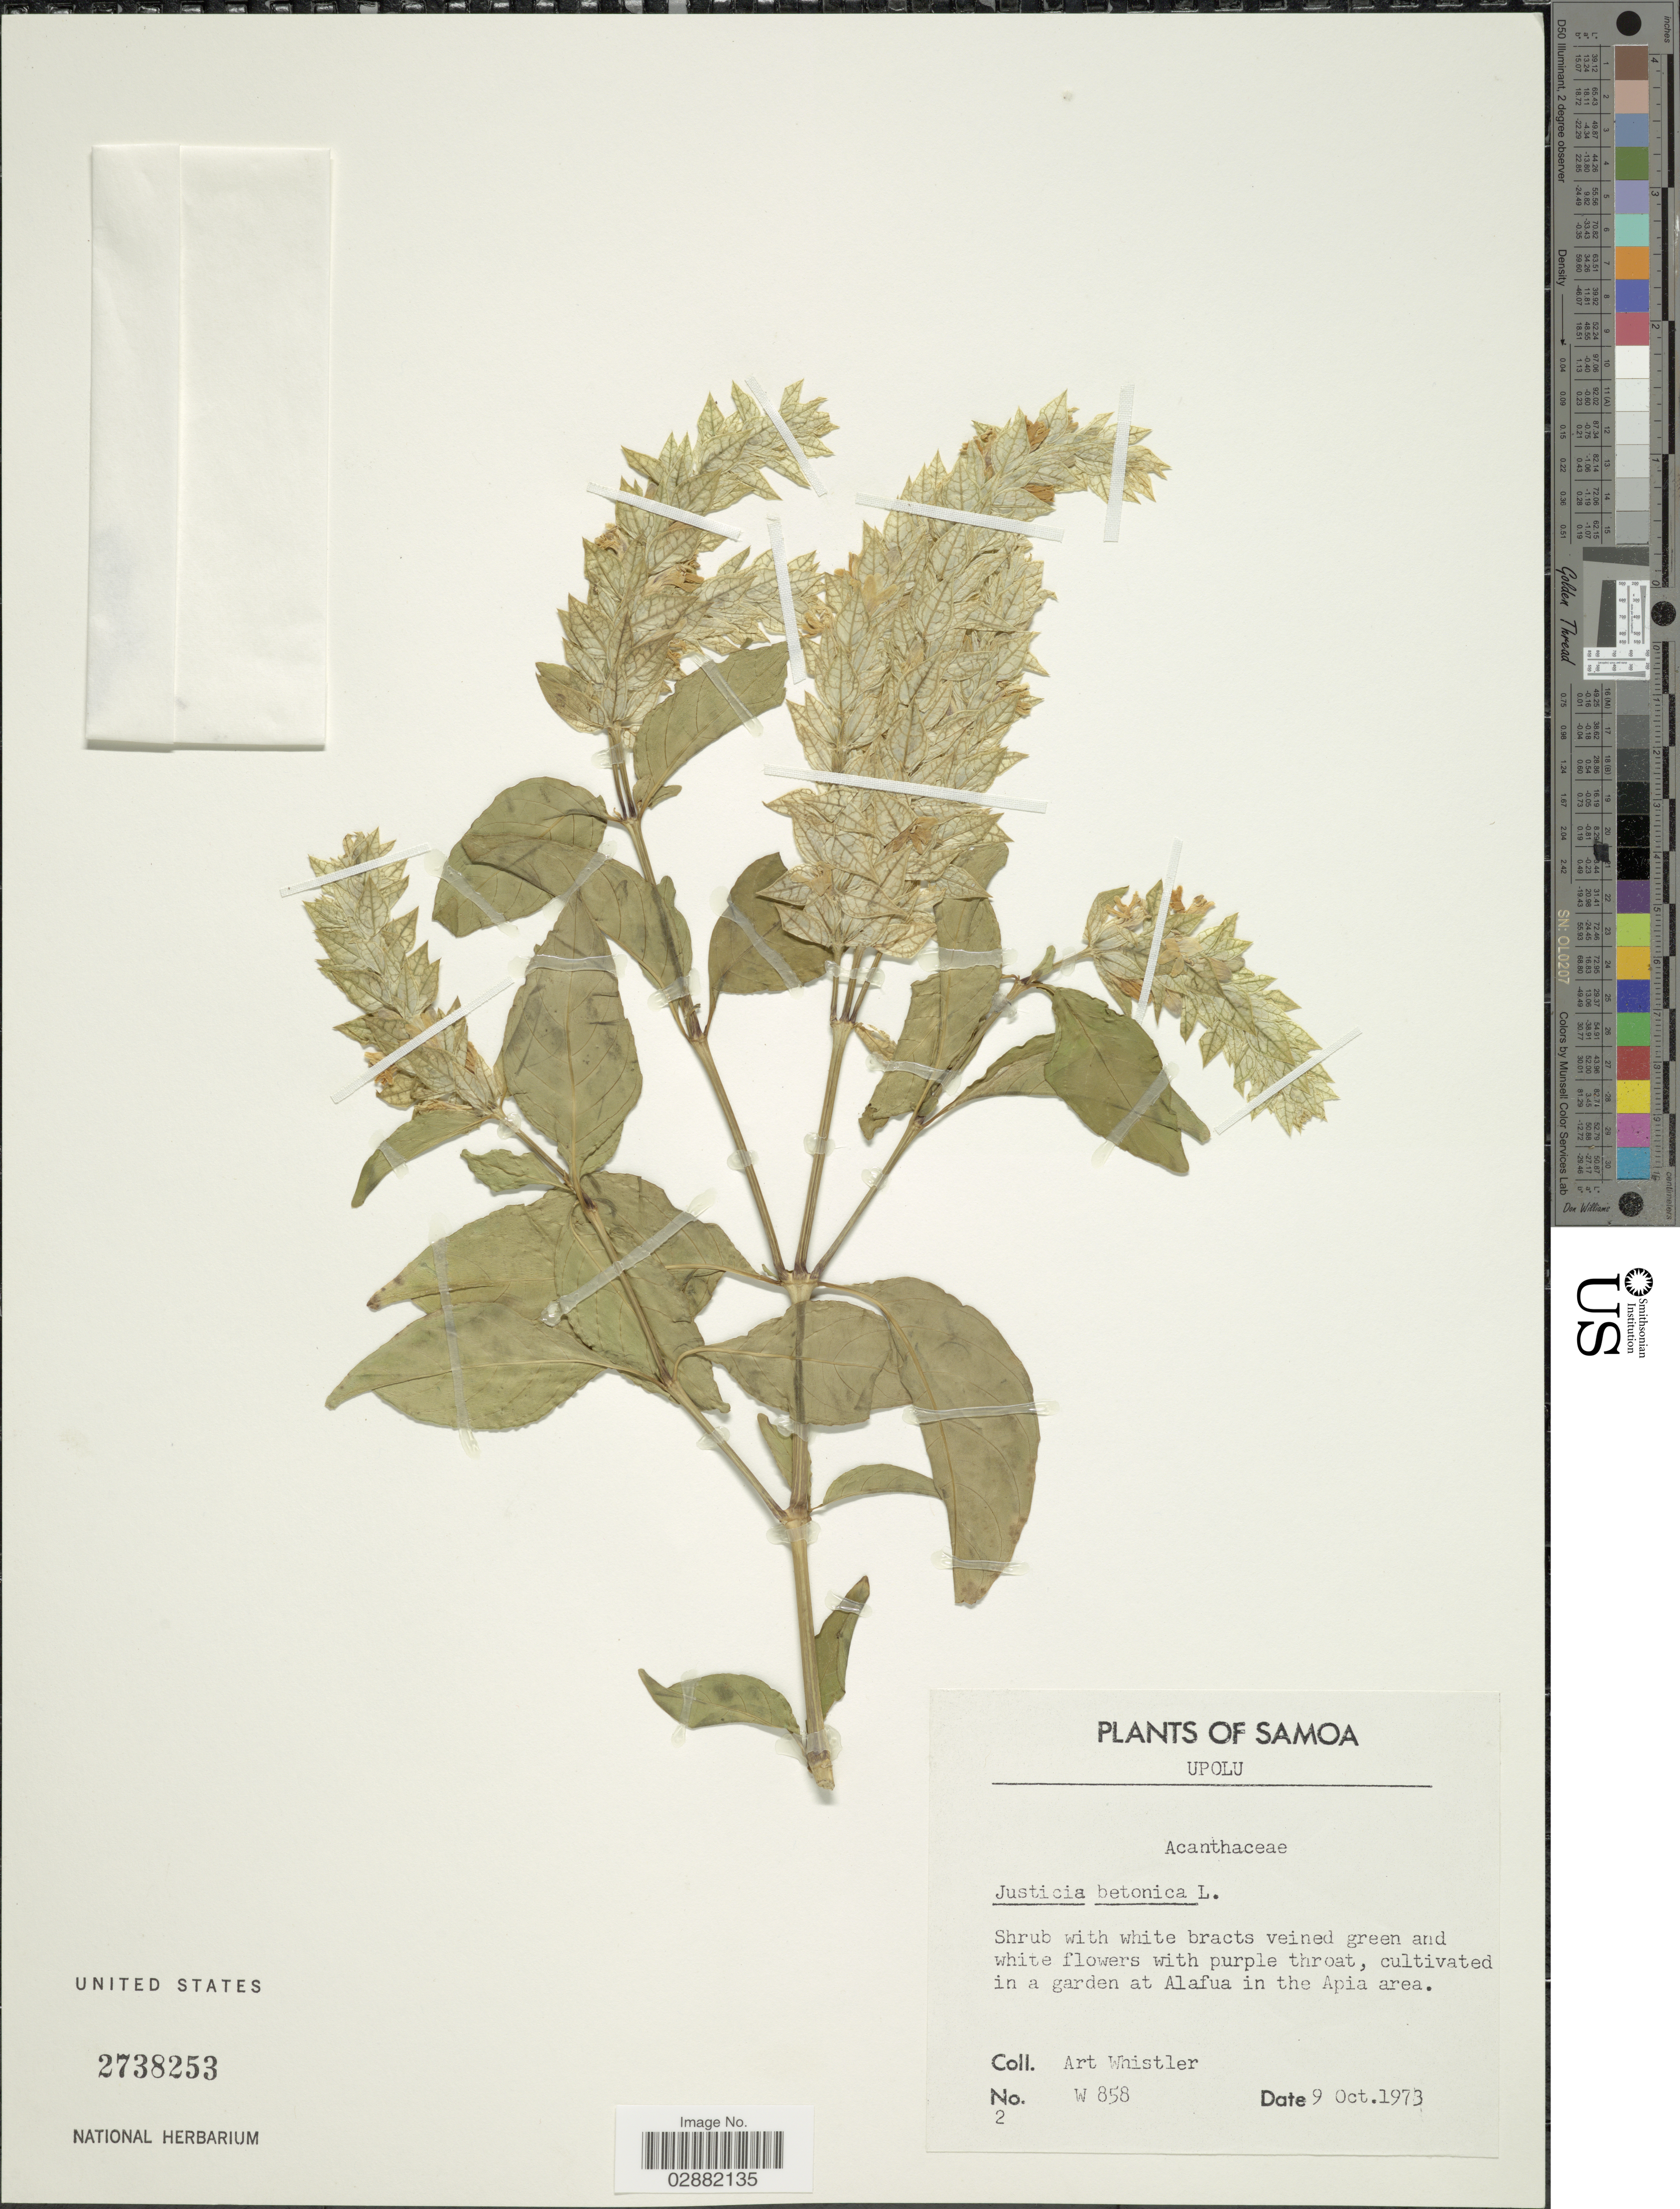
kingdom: Plantae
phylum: Tracheophyta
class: Magnoliopsida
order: Lamiales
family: Acanthaceae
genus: Justicia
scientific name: Justicia betonica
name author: L.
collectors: A. Whistler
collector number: W858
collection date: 1973-10-09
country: Samoa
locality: Samoa, Upolu, cultivated in garden at Alafua in the Apia area.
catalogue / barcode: US 2738253